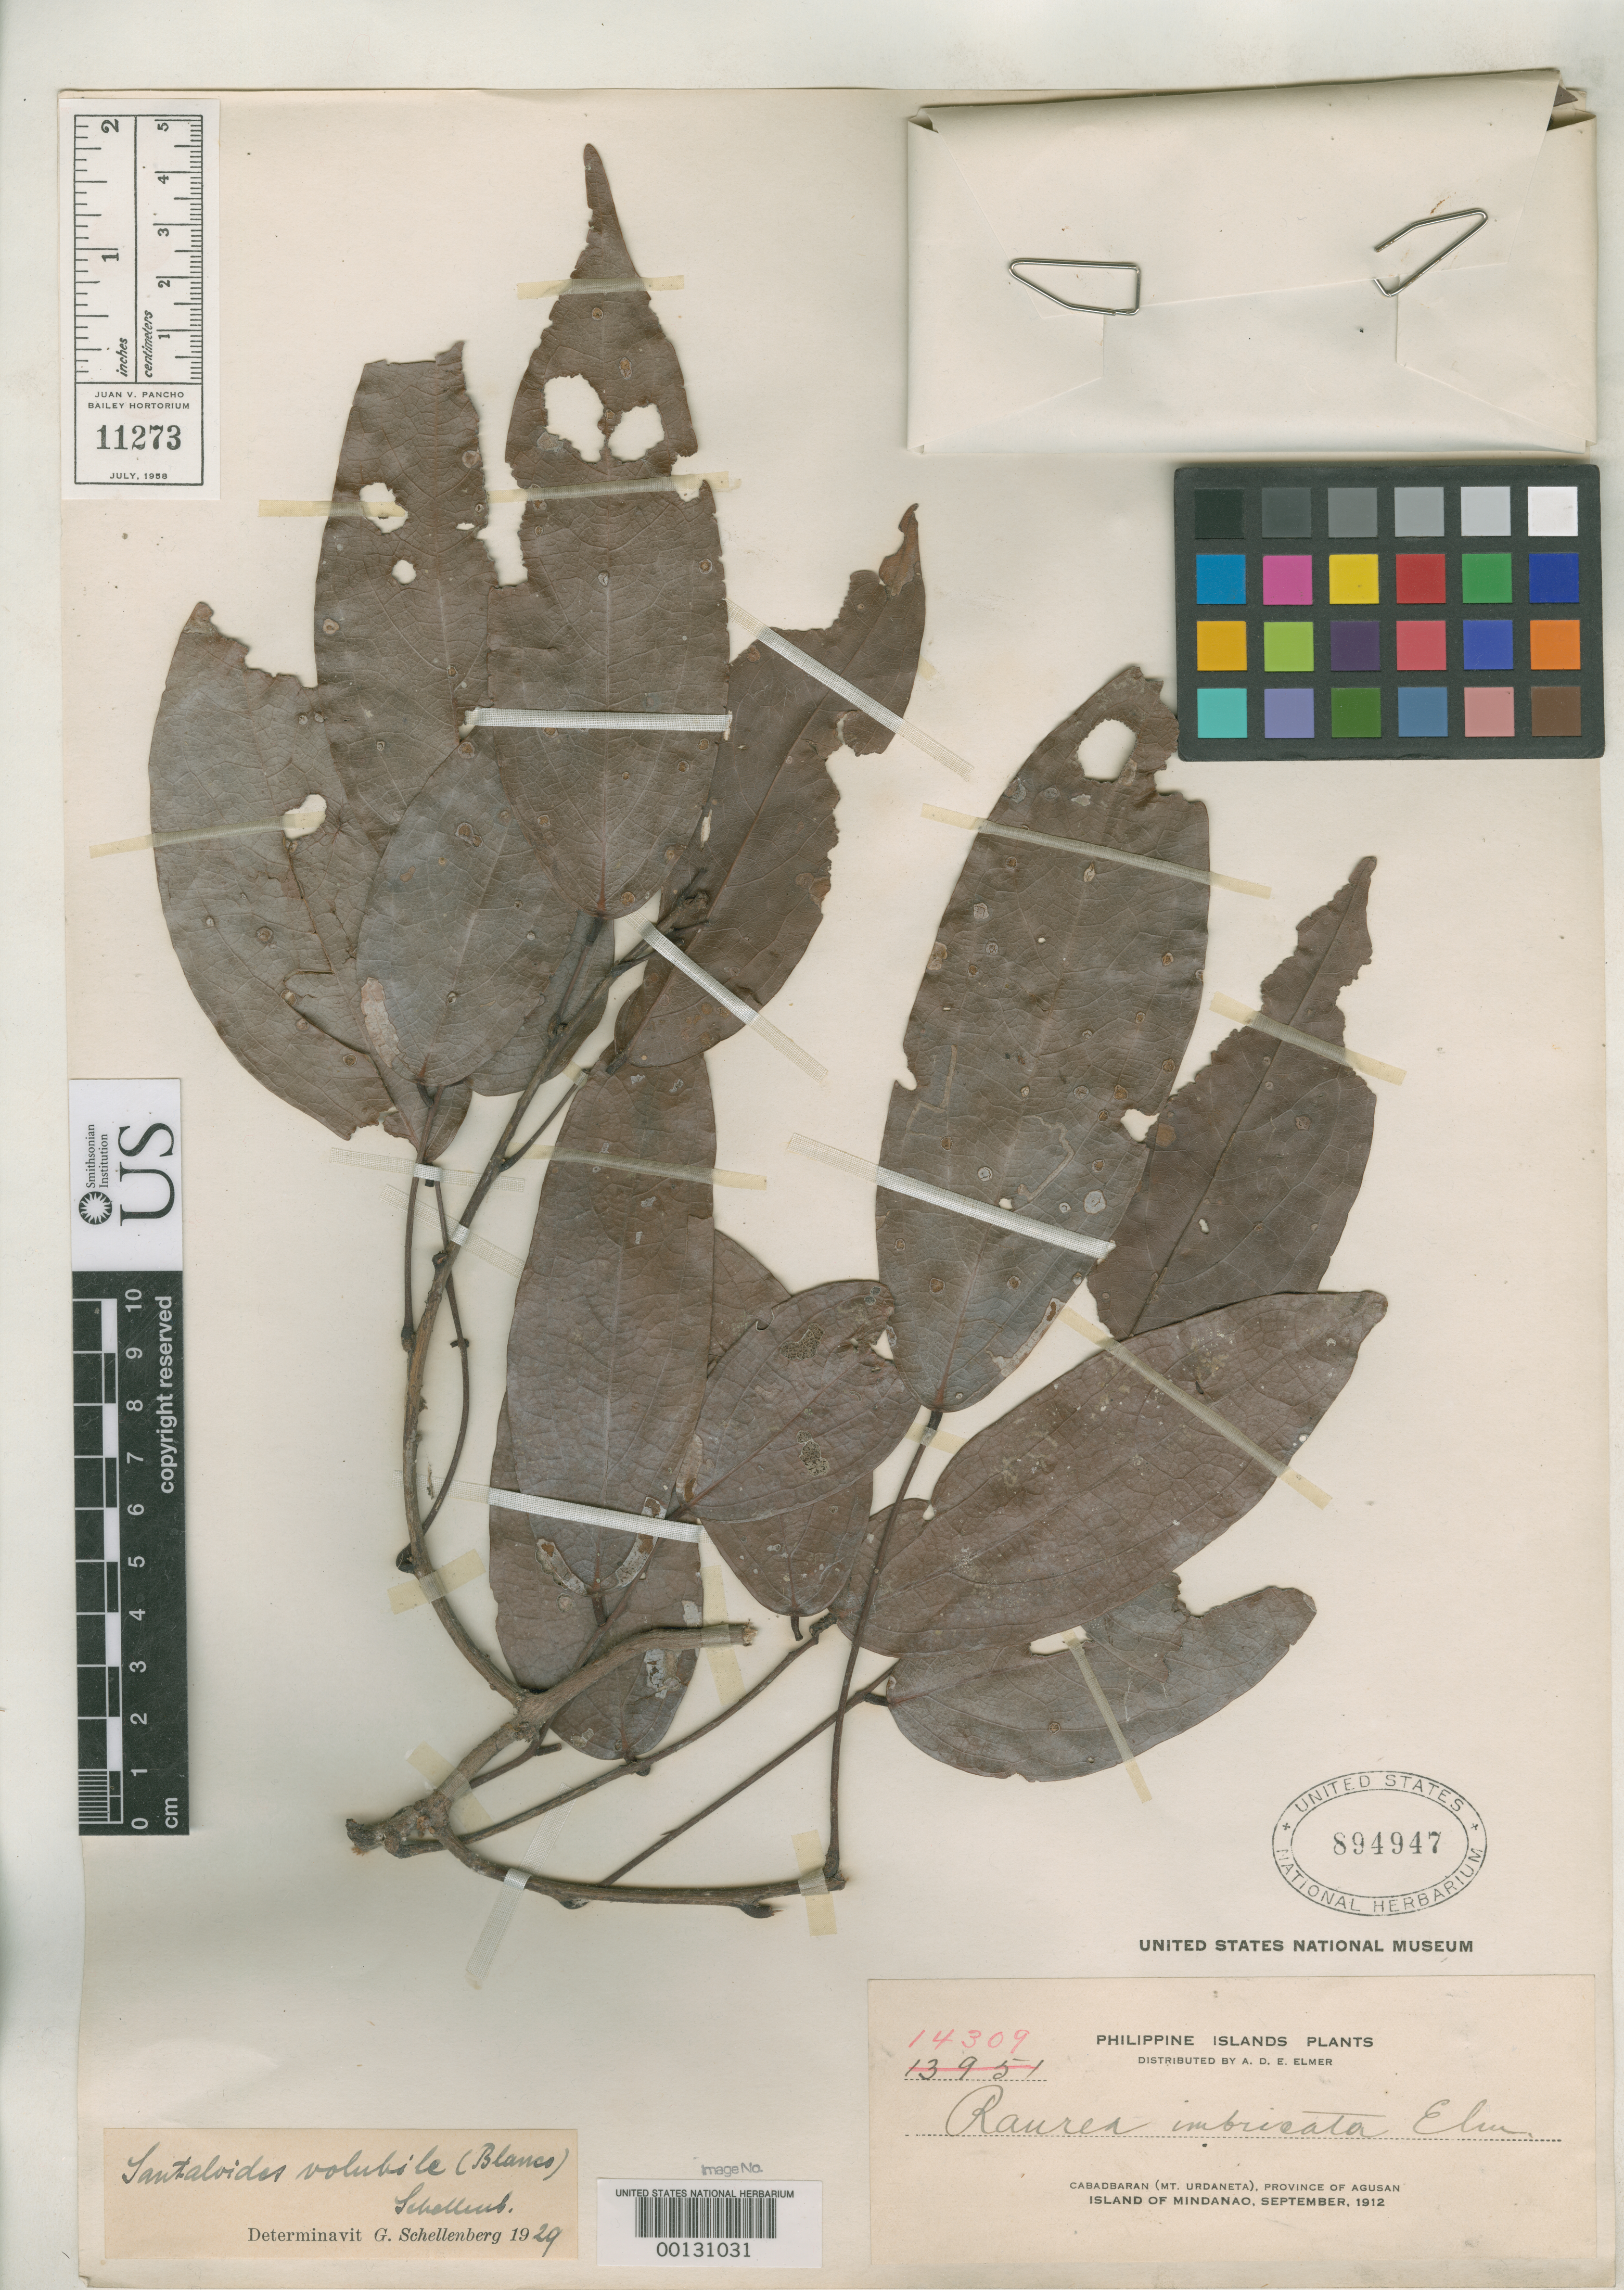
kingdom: Plantae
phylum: Tracheophyta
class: Magnoliopsida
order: Oxalidales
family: Connaraceae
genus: Rourea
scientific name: Rourea imbricata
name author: Elmer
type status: Isotype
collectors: A. D. E. Elmer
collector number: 14309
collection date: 1912-07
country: Philippines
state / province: Caraga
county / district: Agusan del Norte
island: Mindanao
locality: Cabadbaran (Mt. Urdaneta), province of Agusan, Island of Mindanao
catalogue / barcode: US 894947